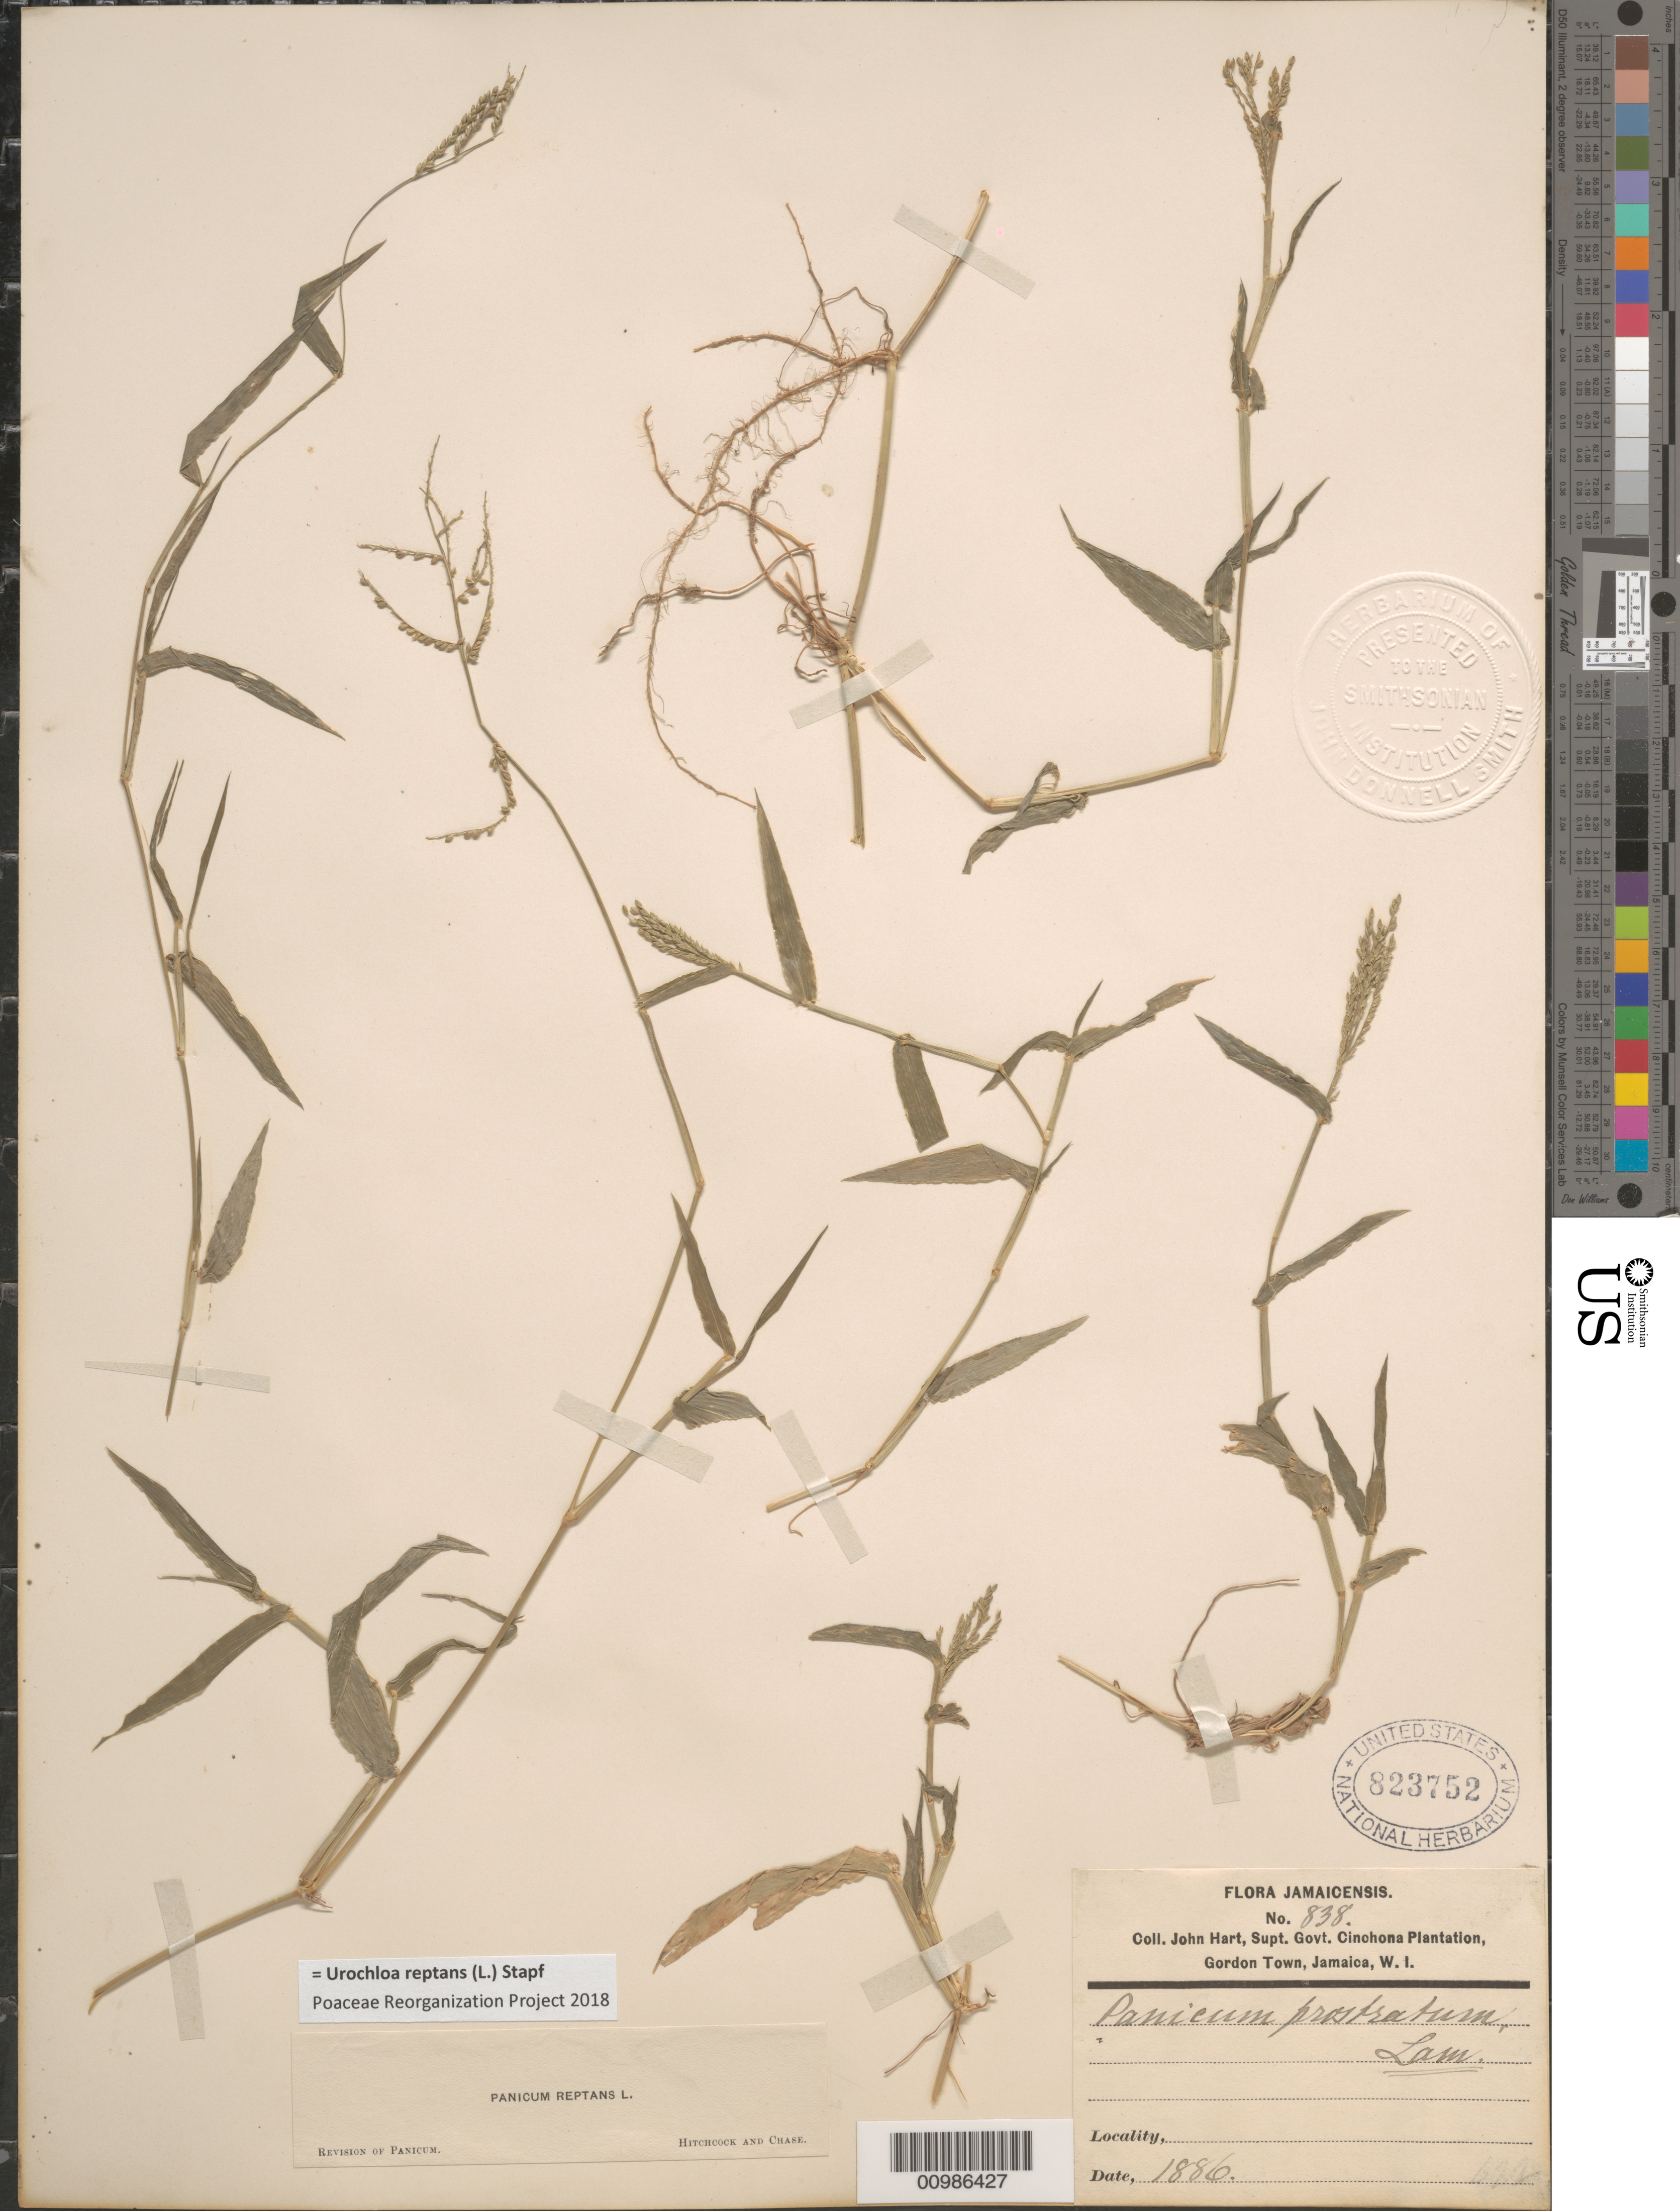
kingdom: Plantae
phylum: Tracheophyta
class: Liliopsida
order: Poales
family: Poaceae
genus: Brachiaria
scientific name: Brachiaria reptans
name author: (L.) C.E. Hubb. & C.A. Gardner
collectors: J. Hart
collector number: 838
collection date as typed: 1886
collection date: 1886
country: Jamaica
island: Jamaica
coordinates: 0 N, 0 E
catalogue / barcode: US 823752